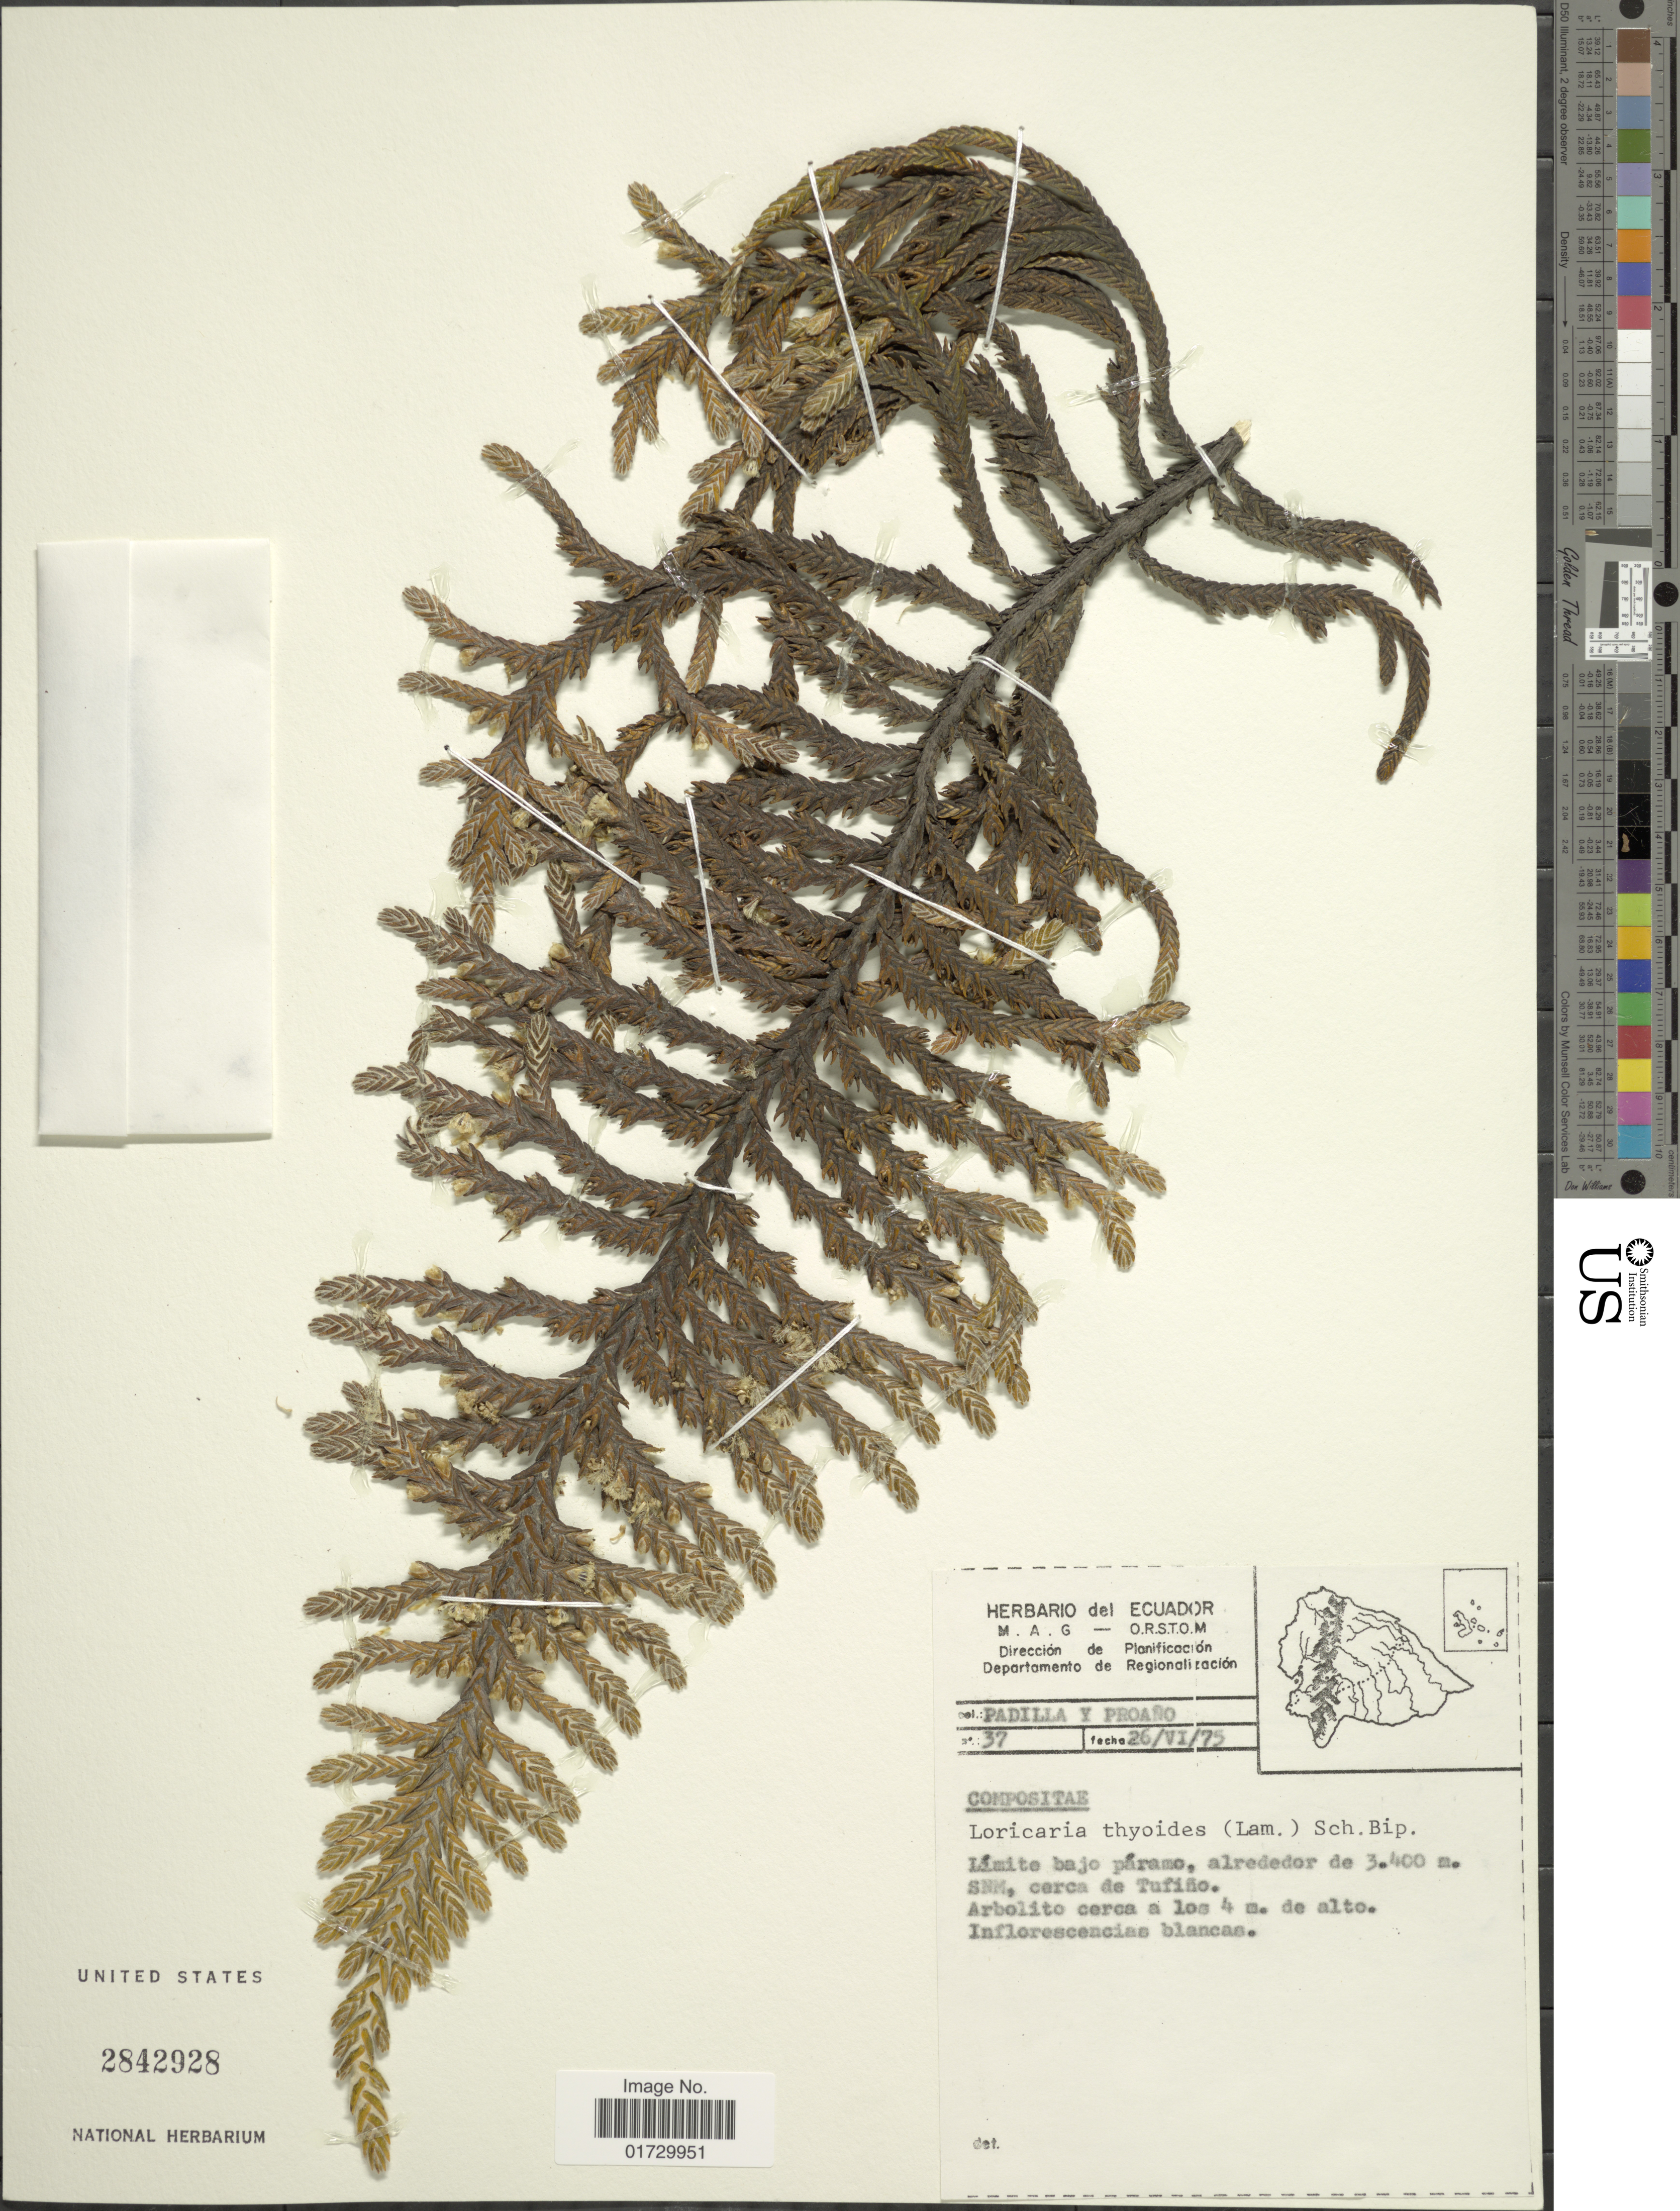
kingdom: Plantae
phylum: Tracheophyta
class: Magnoliopsida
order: Asterales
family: Asteraceae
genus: Loricaria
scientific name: Loricaria thuyoides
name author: (Lam.) Sch. Bip.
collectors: Padilla & E. Proaño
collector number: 37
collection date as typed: Transcribed d/m/y: 26/6/75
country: Ecuador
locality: Departamento de Regionalizacion, Limite bajo paramo, SNM, cerca de Tufino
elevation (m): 3400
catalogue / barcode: US 2842928